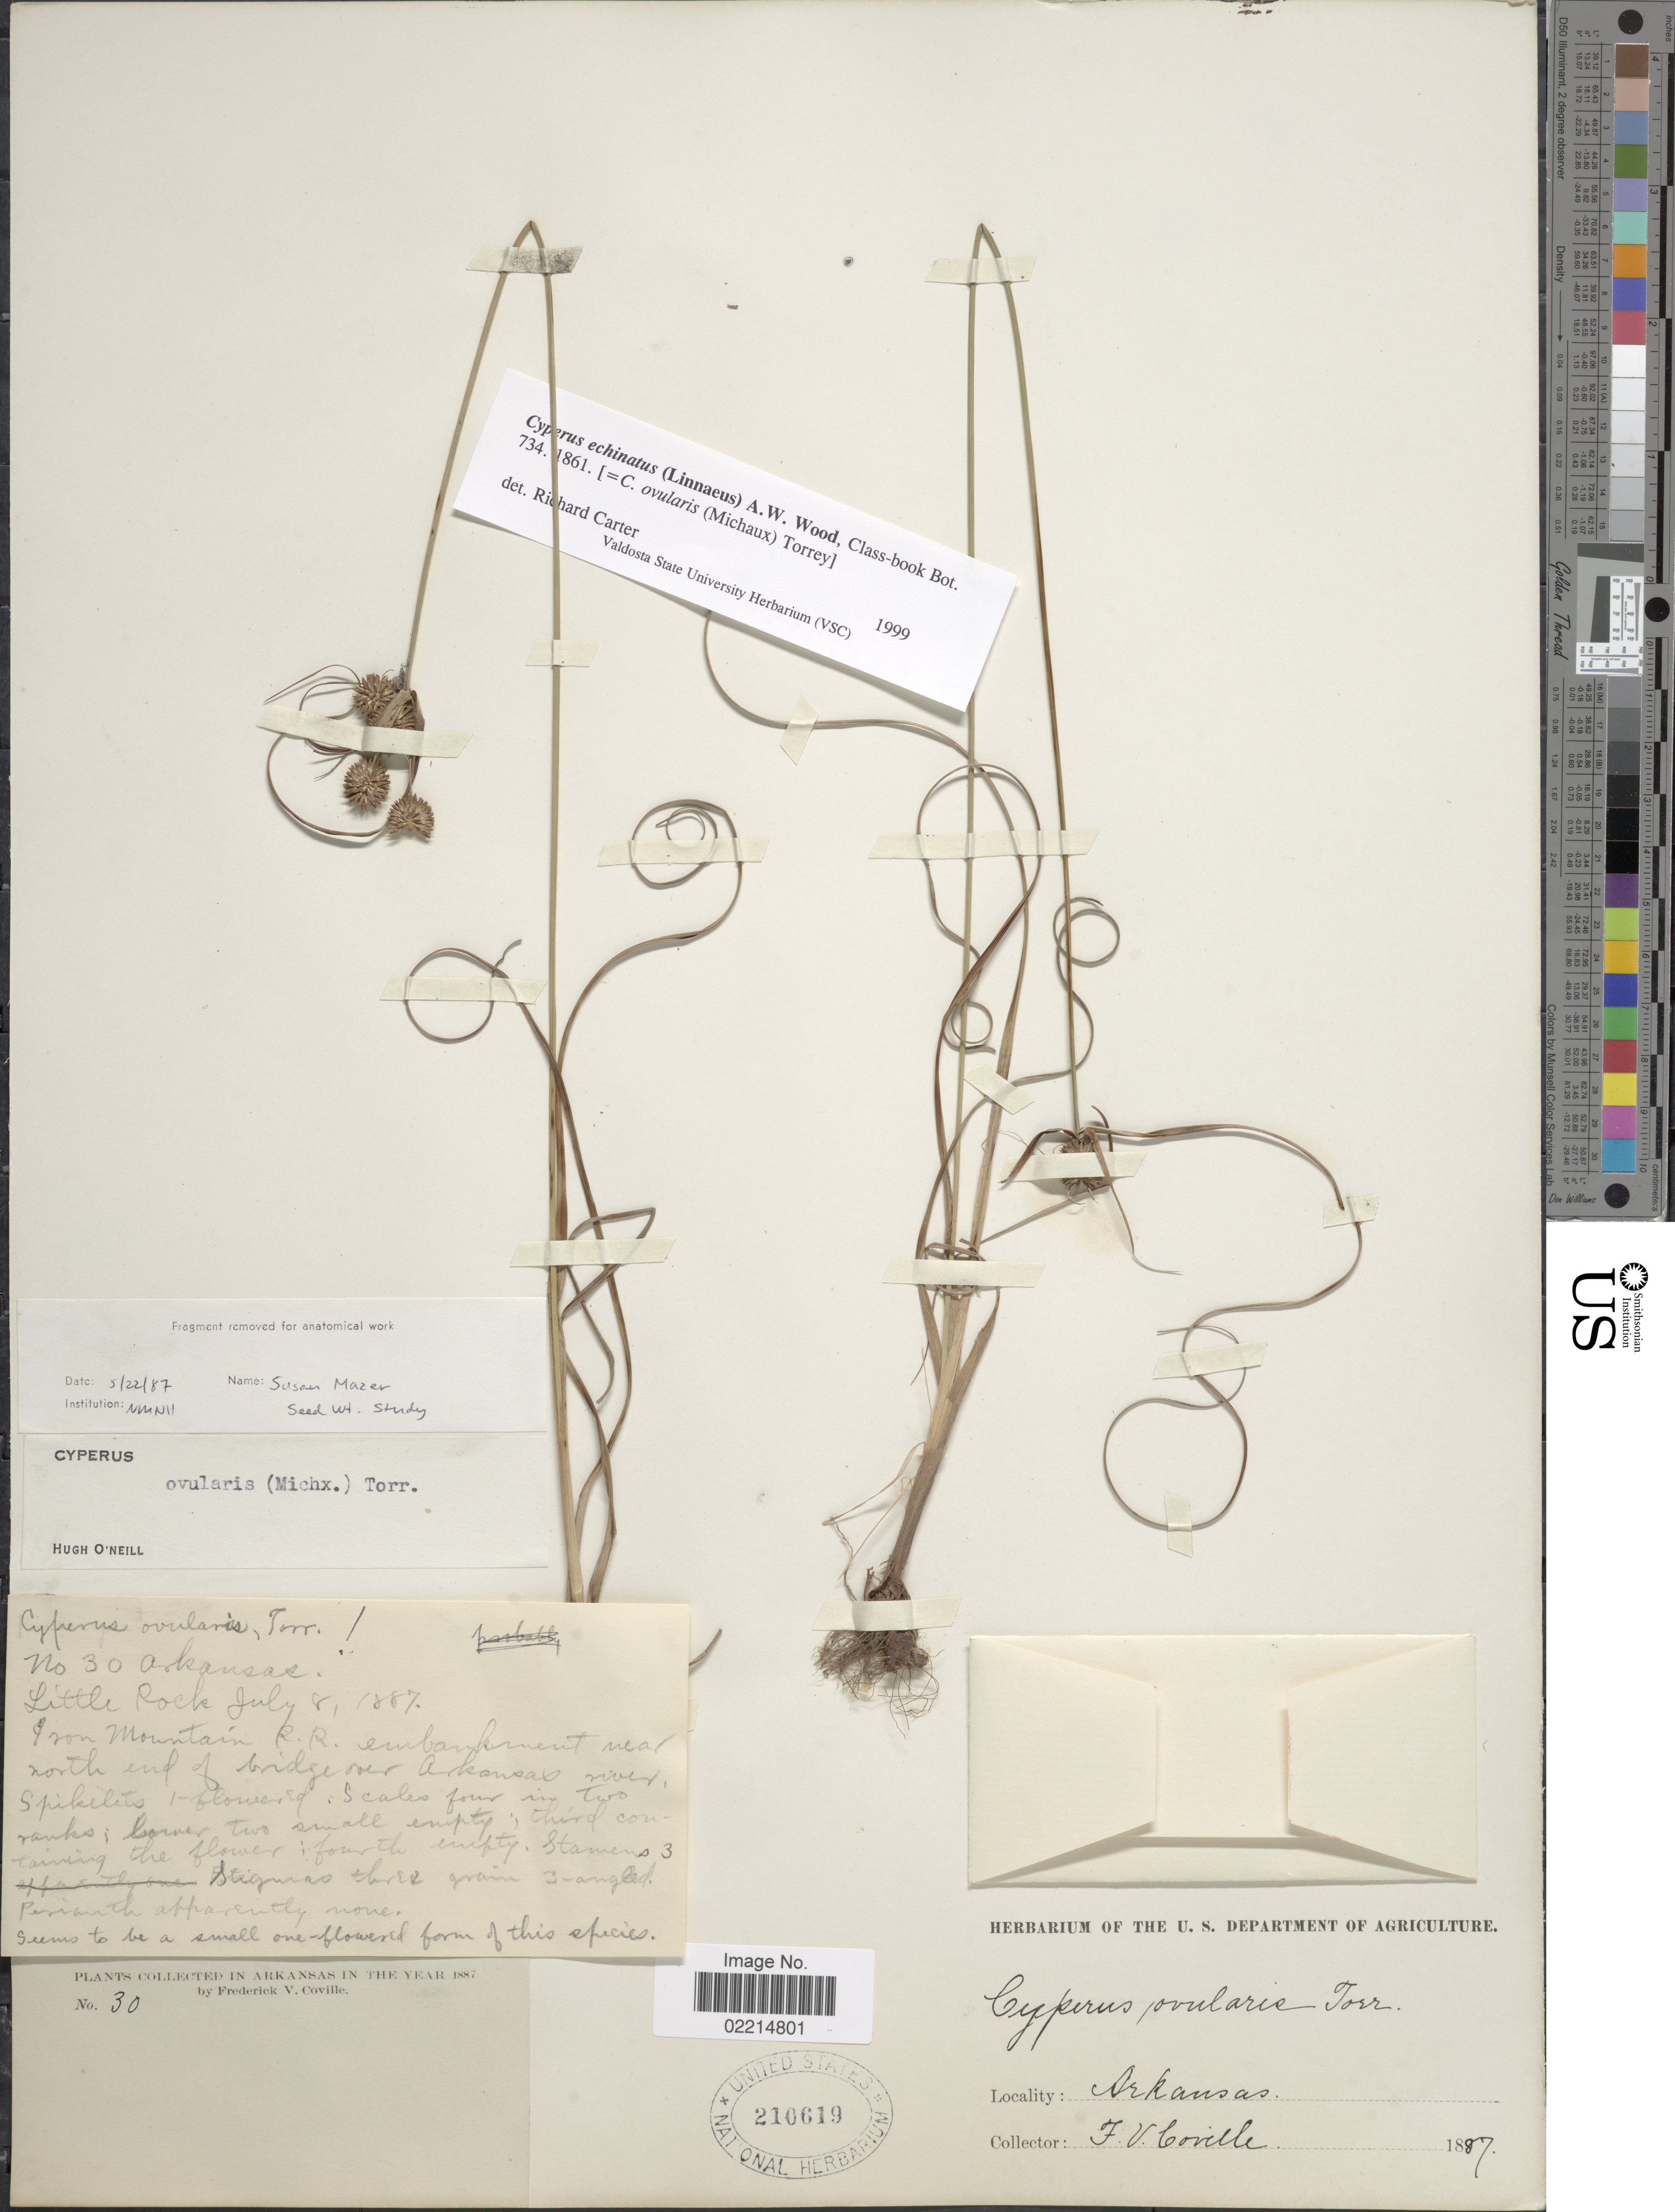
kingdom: Plantae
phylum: Tracheophyta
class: Liliopsida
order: Poales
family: Cyperaceae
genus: Cyperus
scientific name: Cyperus echinatus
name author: (L.) Alph. Wood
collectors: Coville, F. C.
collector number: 30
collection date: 1887-07-08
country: United States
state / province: Arkansas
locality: Little Rock, from Mountain R.R. embankment near north end of bridge over Arkansas river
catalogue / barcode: US 210619